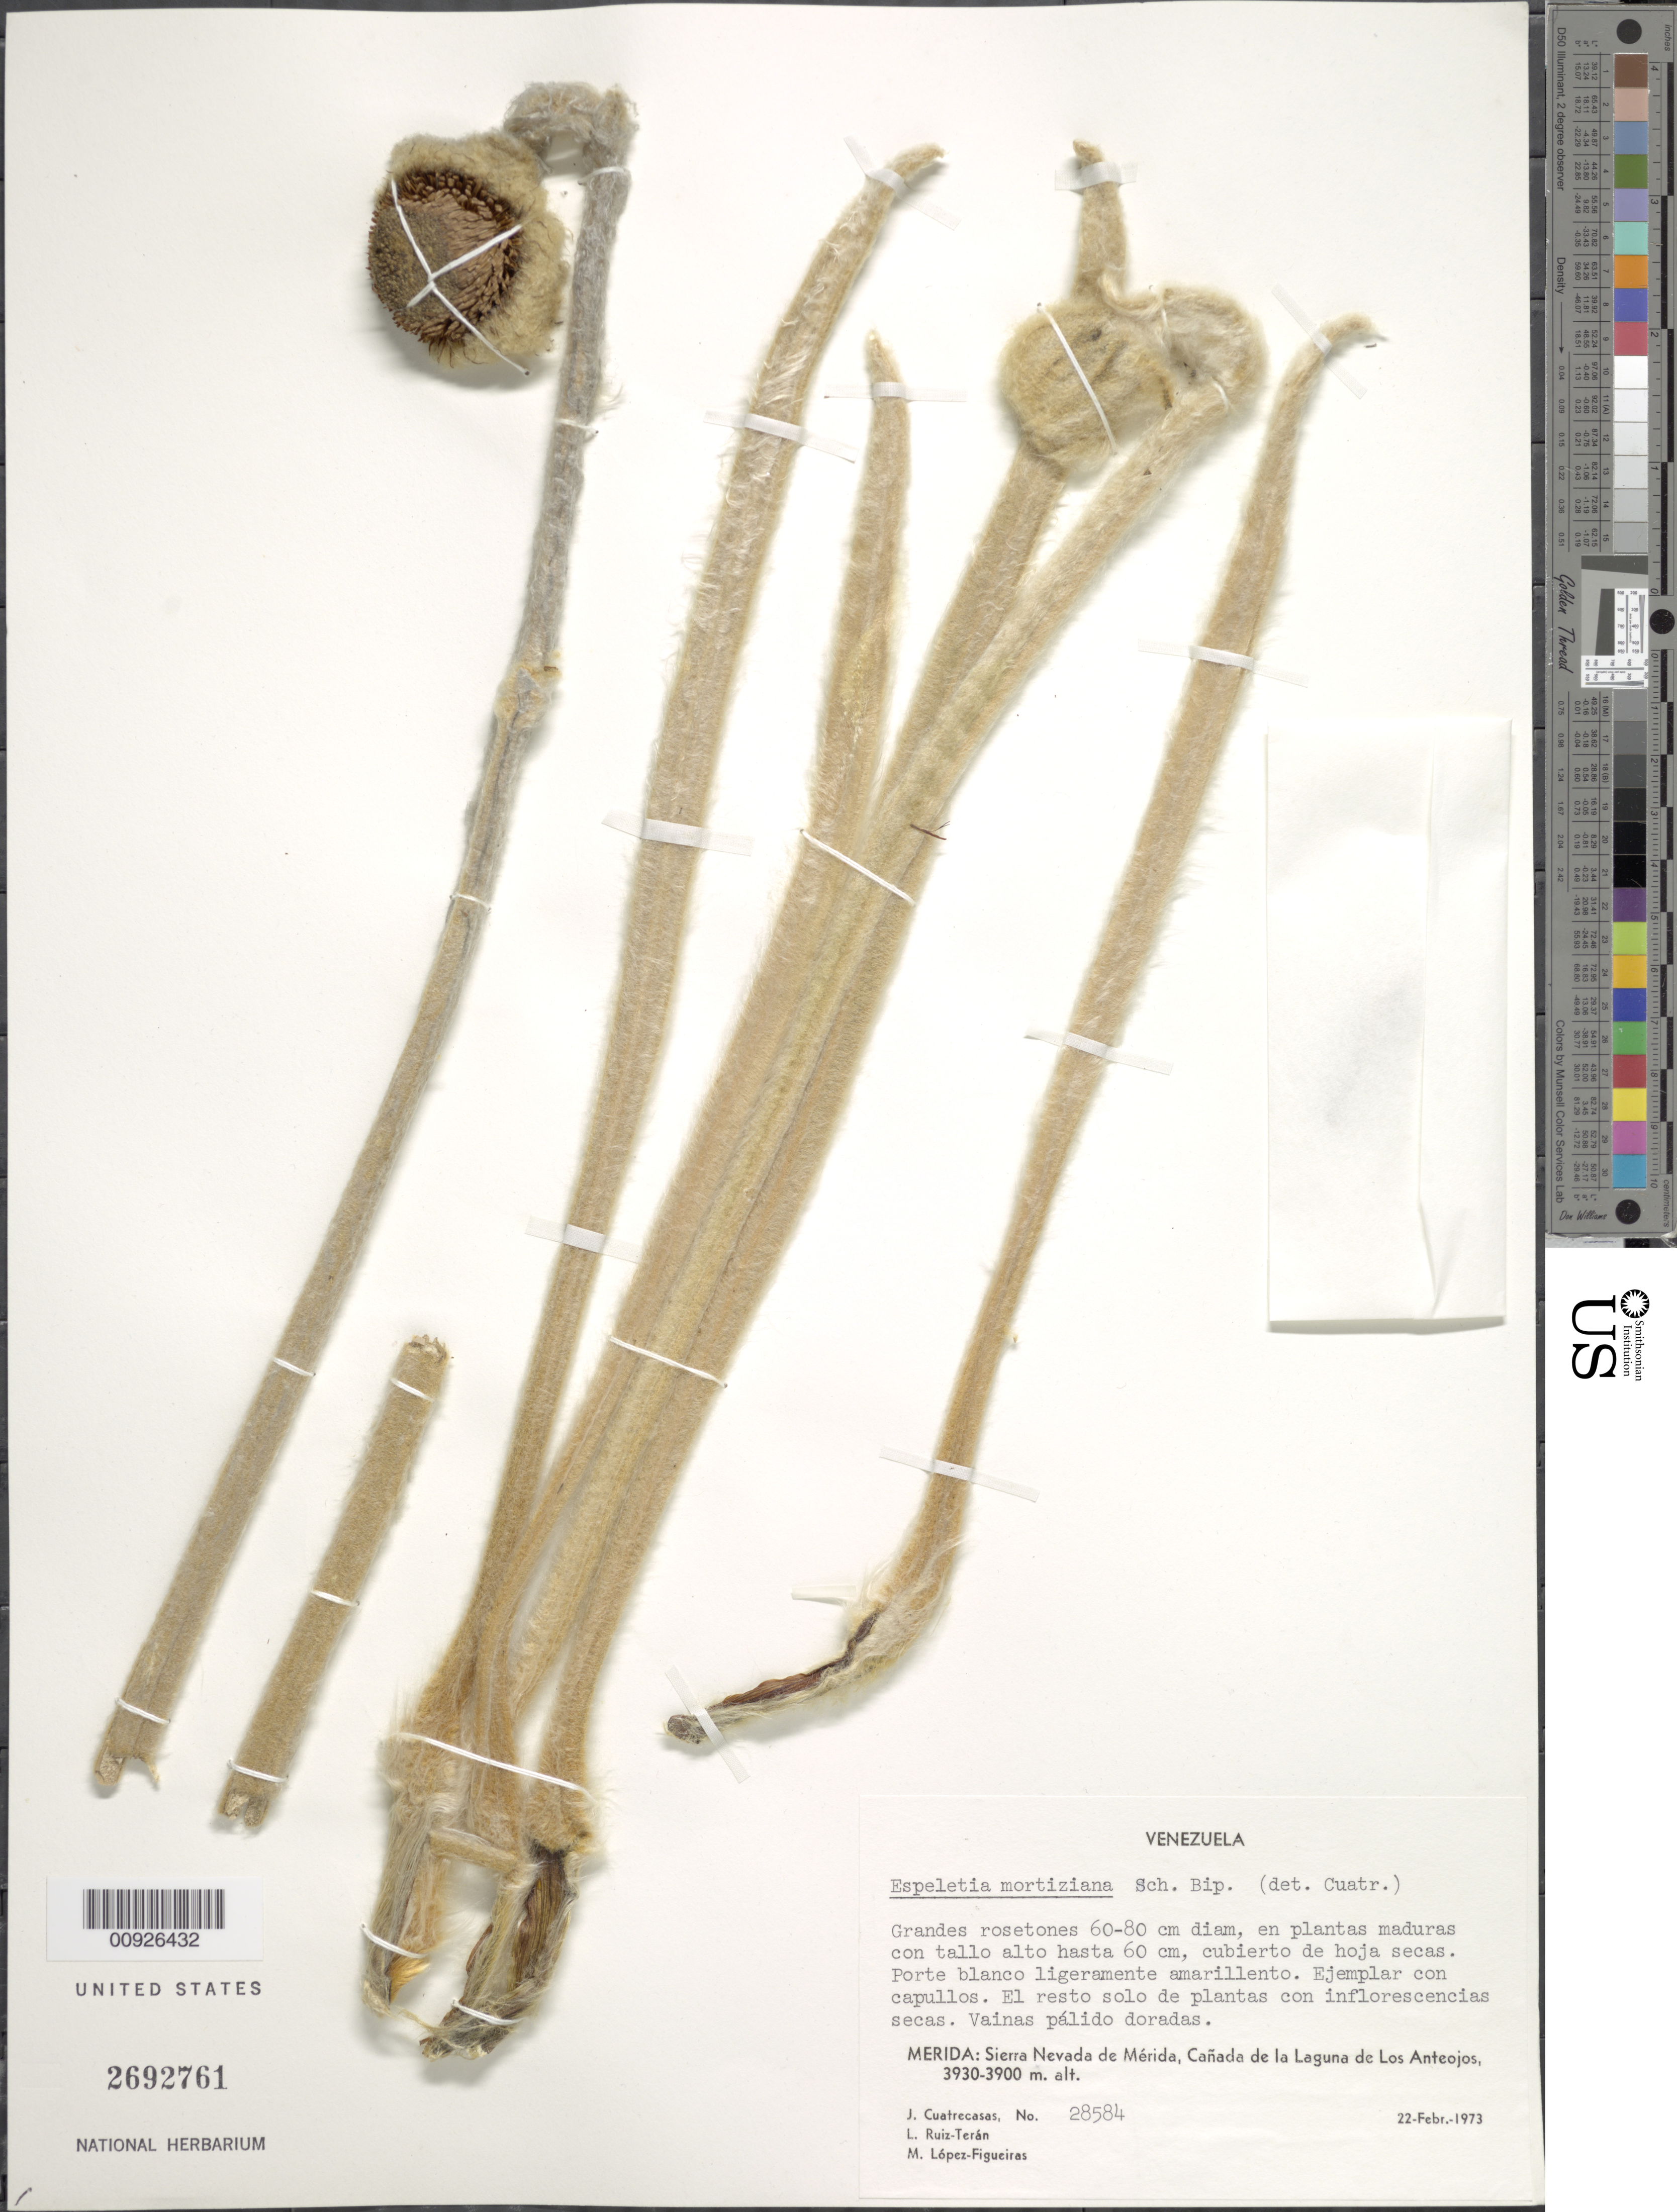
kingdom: Plantae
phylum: Tracheophyta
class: Magnoliopsida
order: Asterales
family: Asteraceae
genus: Coespeletia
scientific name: Coespeletia moritziana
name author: (Sch. Bip. ex Wedd.) Cuatrec.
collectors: J. Cuatrecasas, L. E. Ruíz-Terán & M. López Figueiras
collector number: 28584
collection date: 1973-02-22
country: Venezuela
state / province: Mérida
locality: Sierra nevada de Mérida, Cañada de la Laguna de Los Anteojos.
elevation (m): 3900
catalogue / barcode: US 2692761